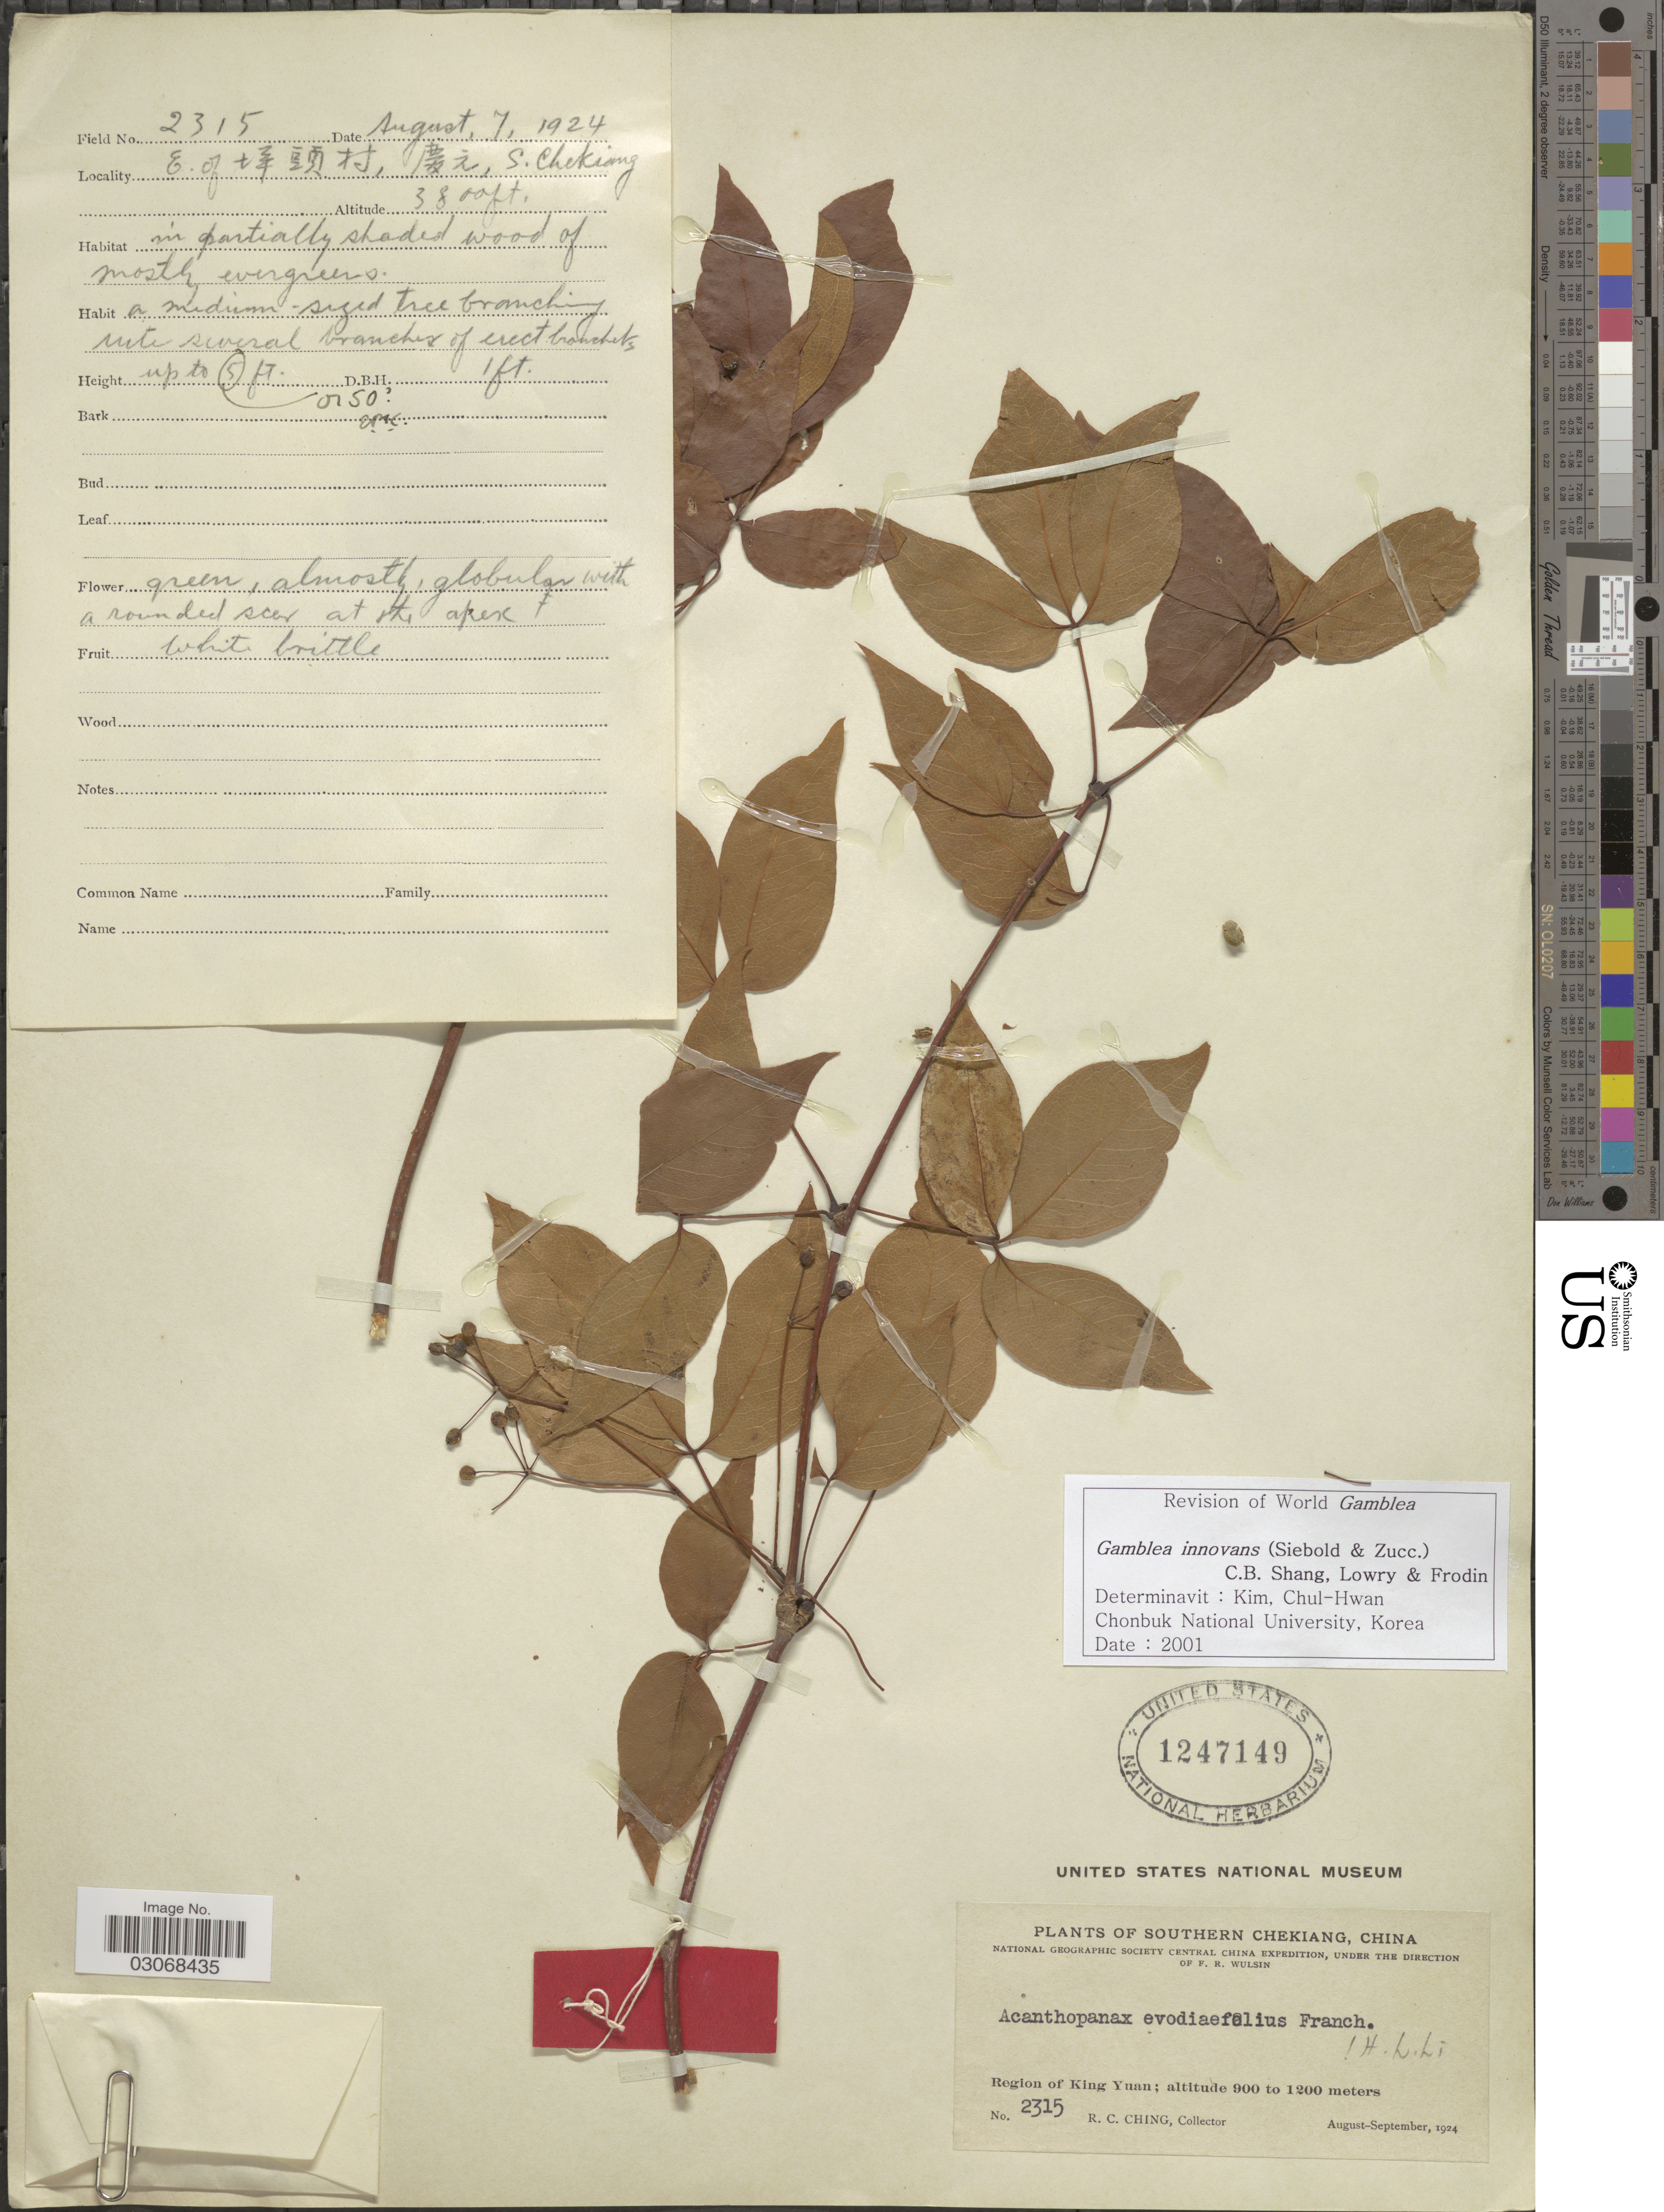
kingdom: Plantae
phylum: Tracheophyta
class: Magnoliopsida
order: Apiales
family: Araliaceae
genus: Gamblea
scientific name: Gamblea innovans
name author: (Siebold & Zucc.) C.B. Shang et al.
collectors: R. C. Ching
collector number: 2315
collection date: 1924-08-07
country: China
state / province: Zhejiang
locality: Southern Chekiang, China, Region of King Yuan.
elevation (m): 1158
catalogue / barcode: US 1247149